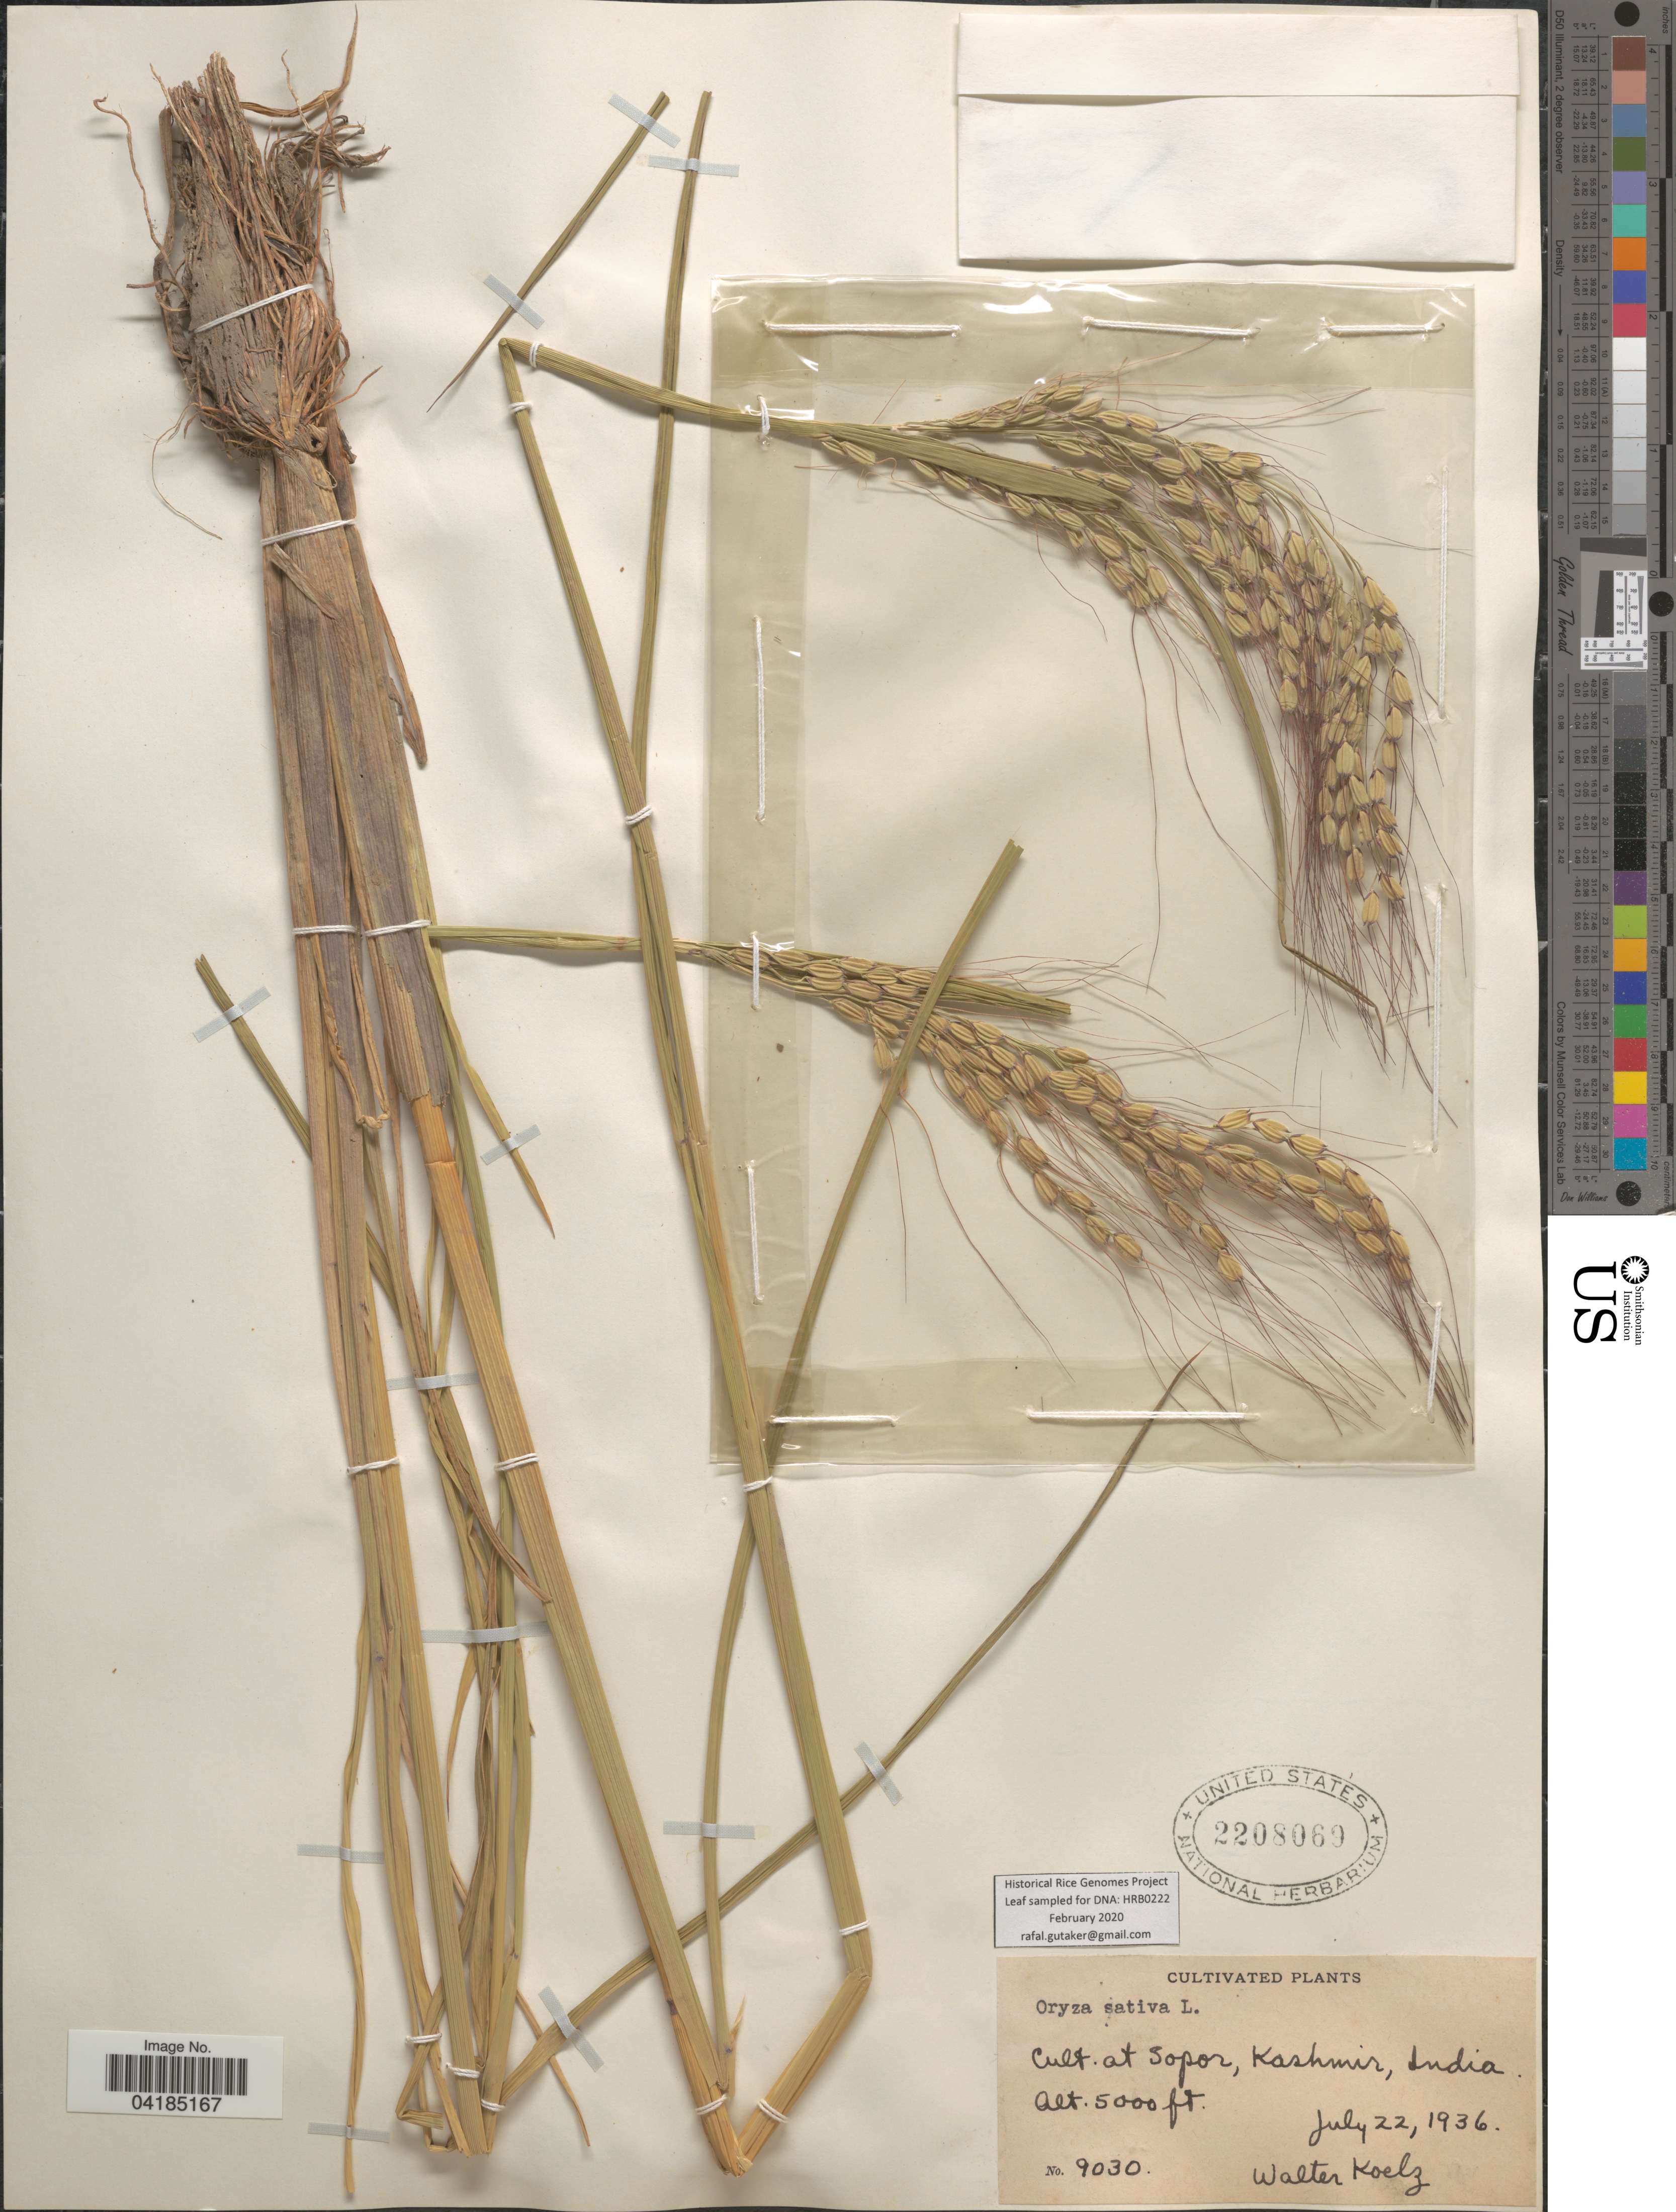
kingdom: Plantae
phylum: Tracheophyta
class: Liliopsida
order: Poales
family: Poaceae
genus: Oryza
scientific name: Oryza sativa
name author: L.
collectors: W. N. Koelz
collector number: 9030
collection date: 1936-07-22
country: India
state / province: Jammu and Kashmir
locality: Cult. at Sopor, Kashmir, India.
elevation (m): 1524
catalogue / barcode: US 2208069